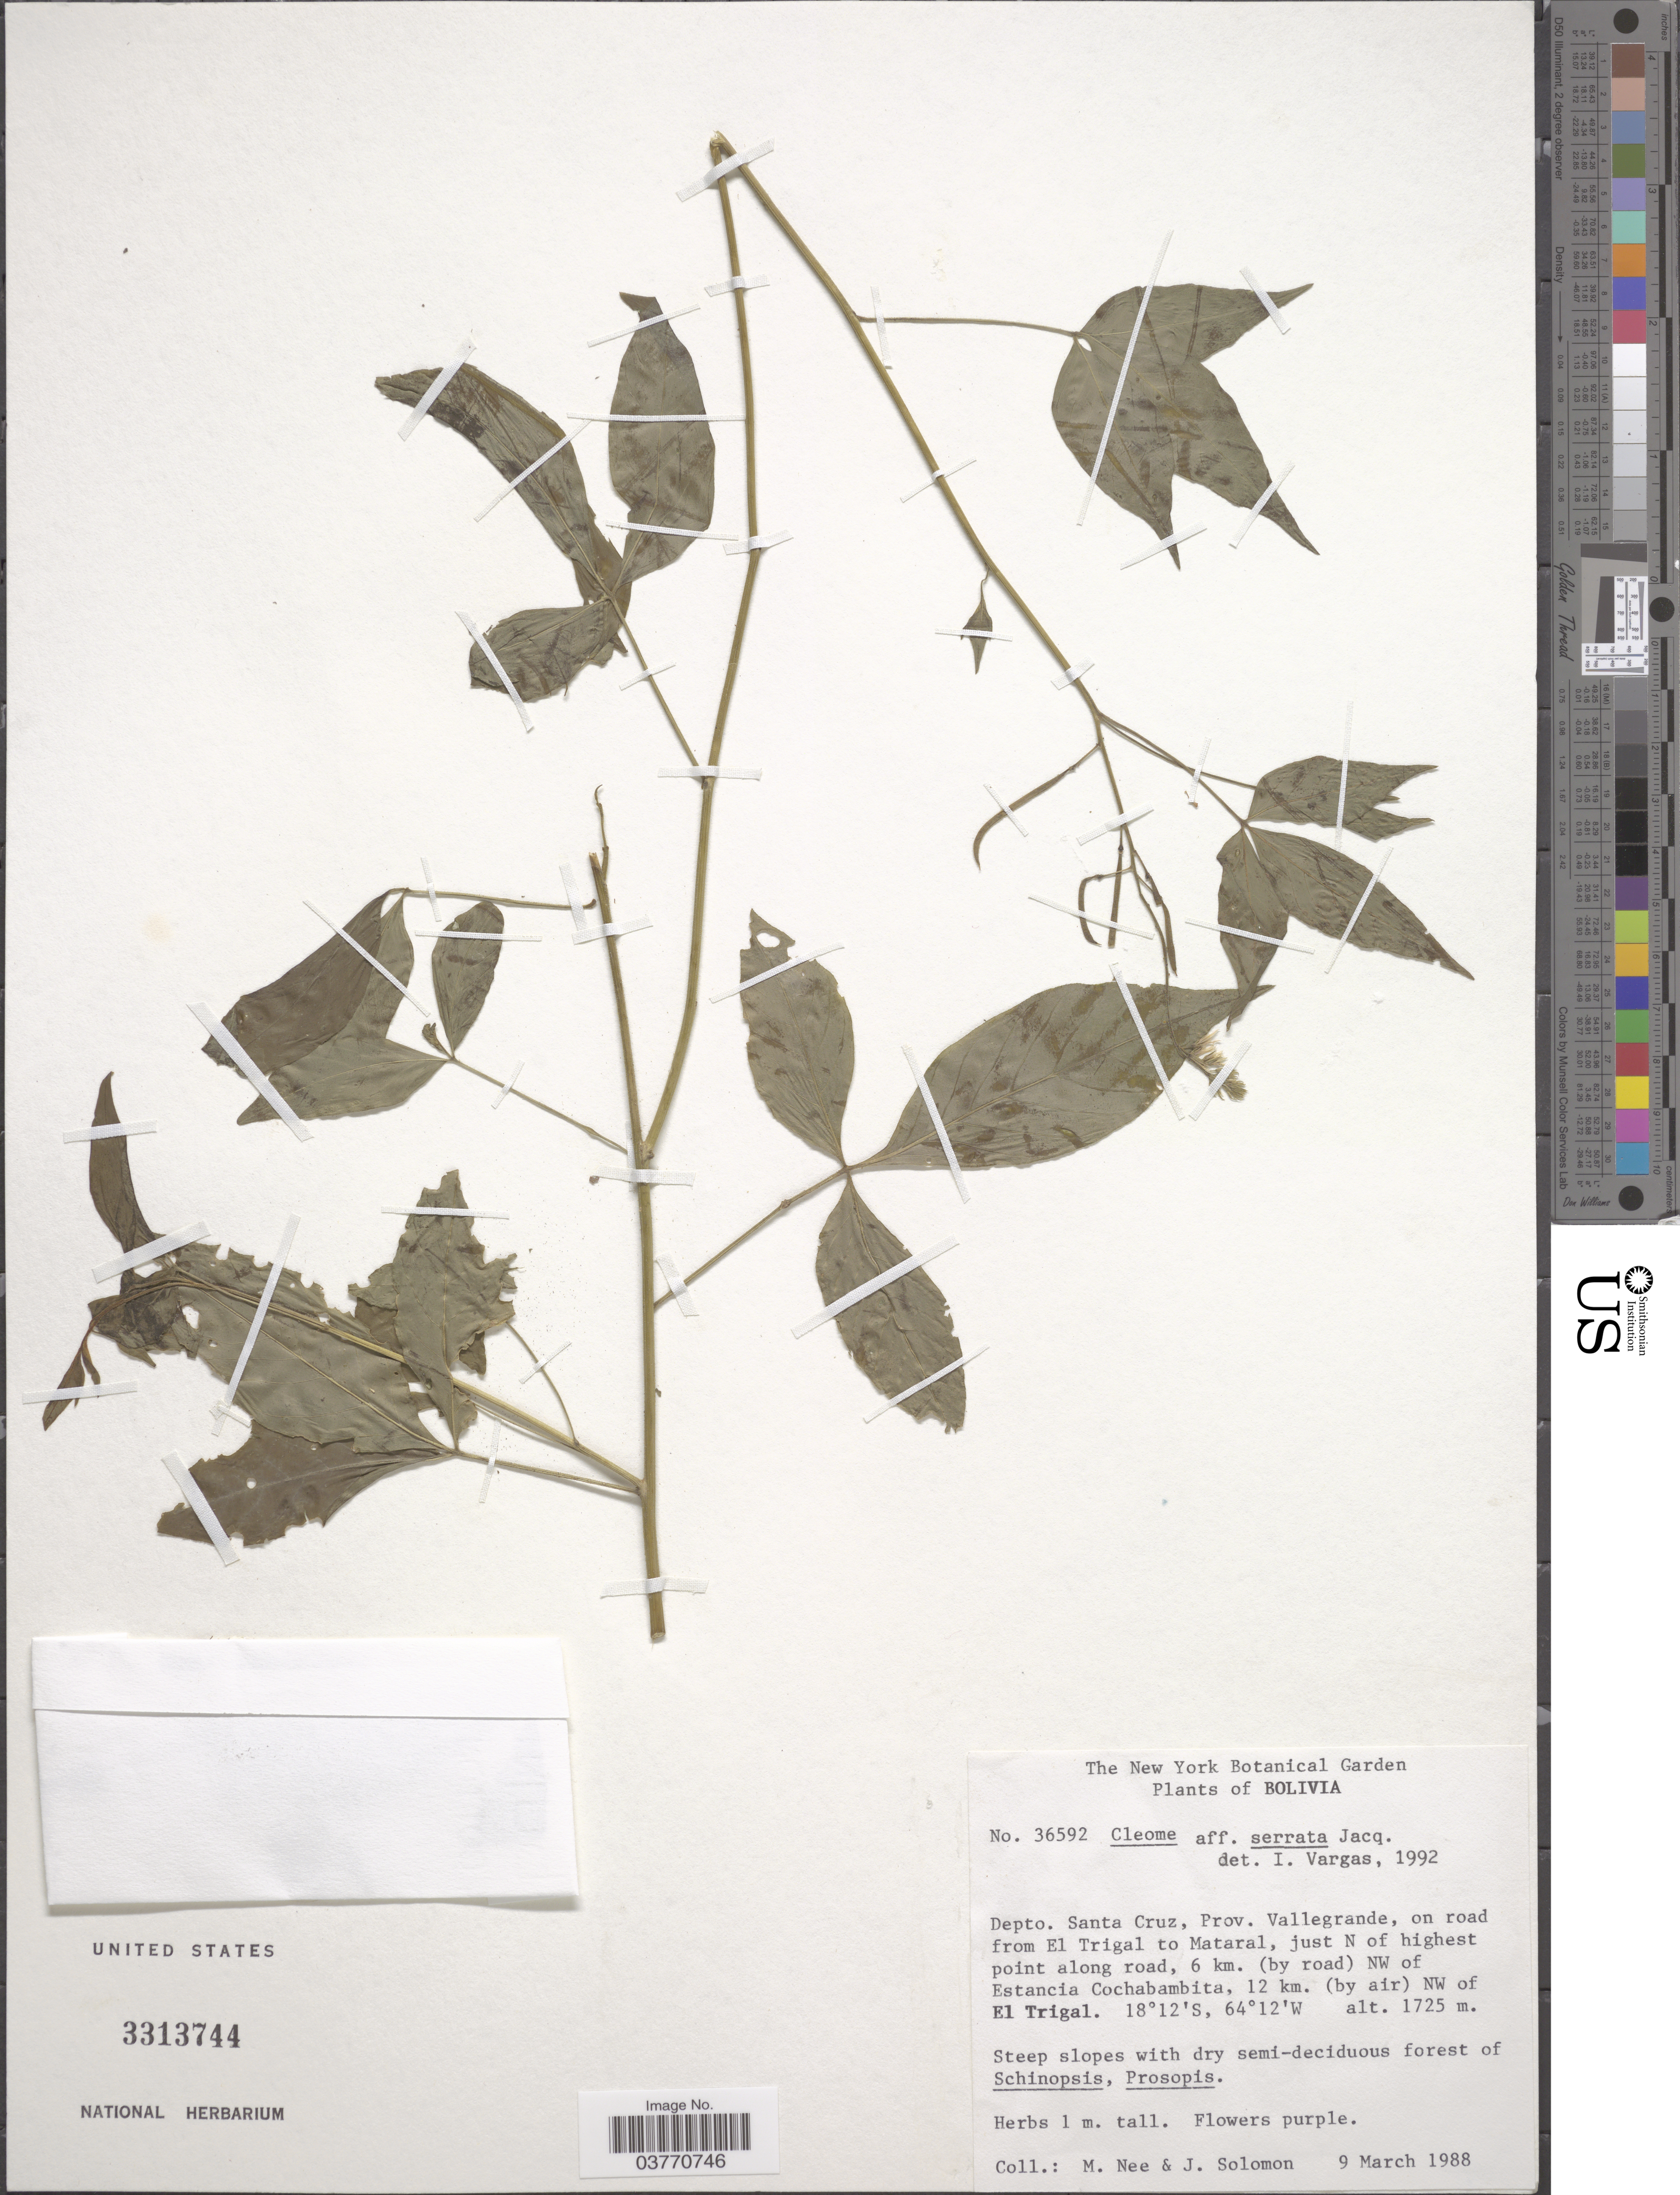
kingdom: Plantae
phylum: Tracheophyta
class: Magnoliopsida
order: Brassicales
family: Cleomaceae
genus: Cleoserrata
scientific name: Cleoserrata serrata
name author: (Jacq.) Iltis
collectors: M. Nee & J. Solomon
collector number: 36592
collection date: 1988-03-09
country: Bolivia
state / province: Santa Cruz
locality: Depto. Santa Cruz, Prov. Vallegrande, on road from El Trigal to Mataral, just N of highest point along road, 6 km. (by road) NW of Estancia Cochabambita, 12 km. (by air) NW of El Trigal.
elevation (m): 1725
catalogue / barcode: US 3313744